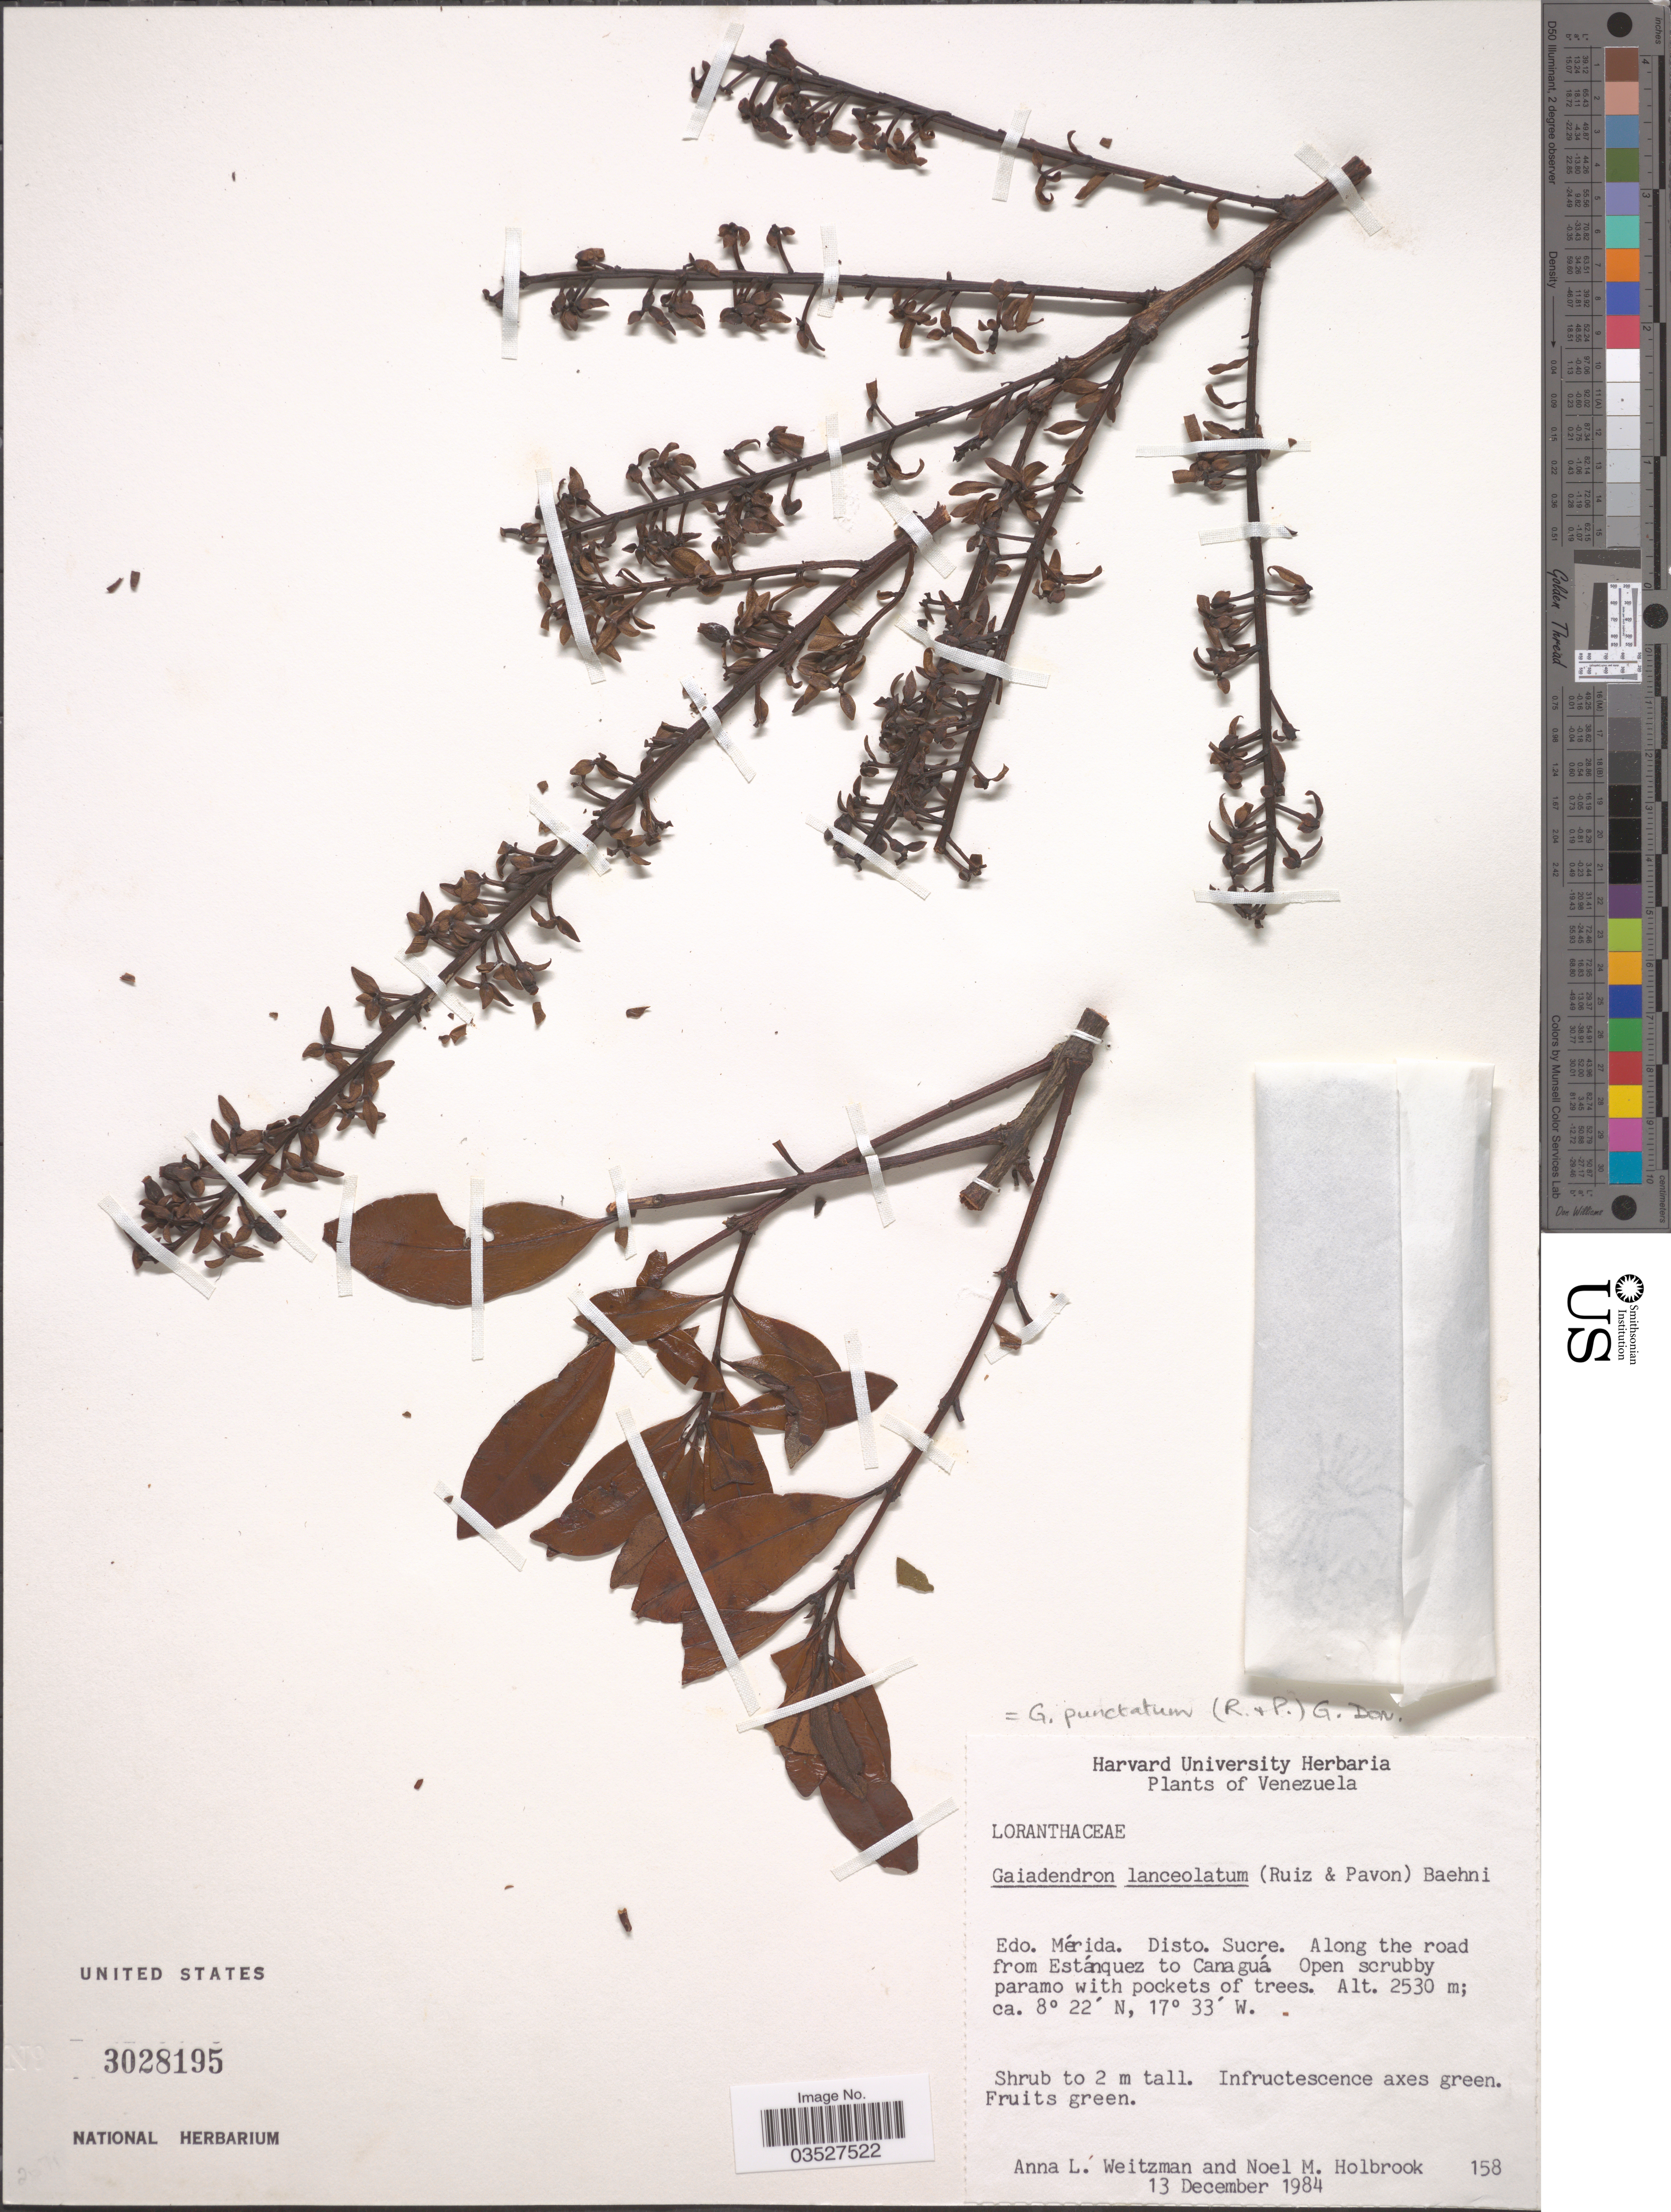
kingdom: Plantae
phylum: Tracheophyta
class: Magnoliopsida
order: Santalales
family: Loranthaceae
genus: Gaiadendron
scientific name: Gaiadendron punctatum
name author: (Ruiz & Pav.) G. Don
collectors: A. L. Weitzman & N. M. Holbrook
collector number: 158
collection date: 1984-12-13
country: Venezuela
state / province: Mérida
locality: Disto. Sucre. Along the road from Estánquez to Canaguá.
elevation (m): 2530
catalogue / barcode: US 3028195